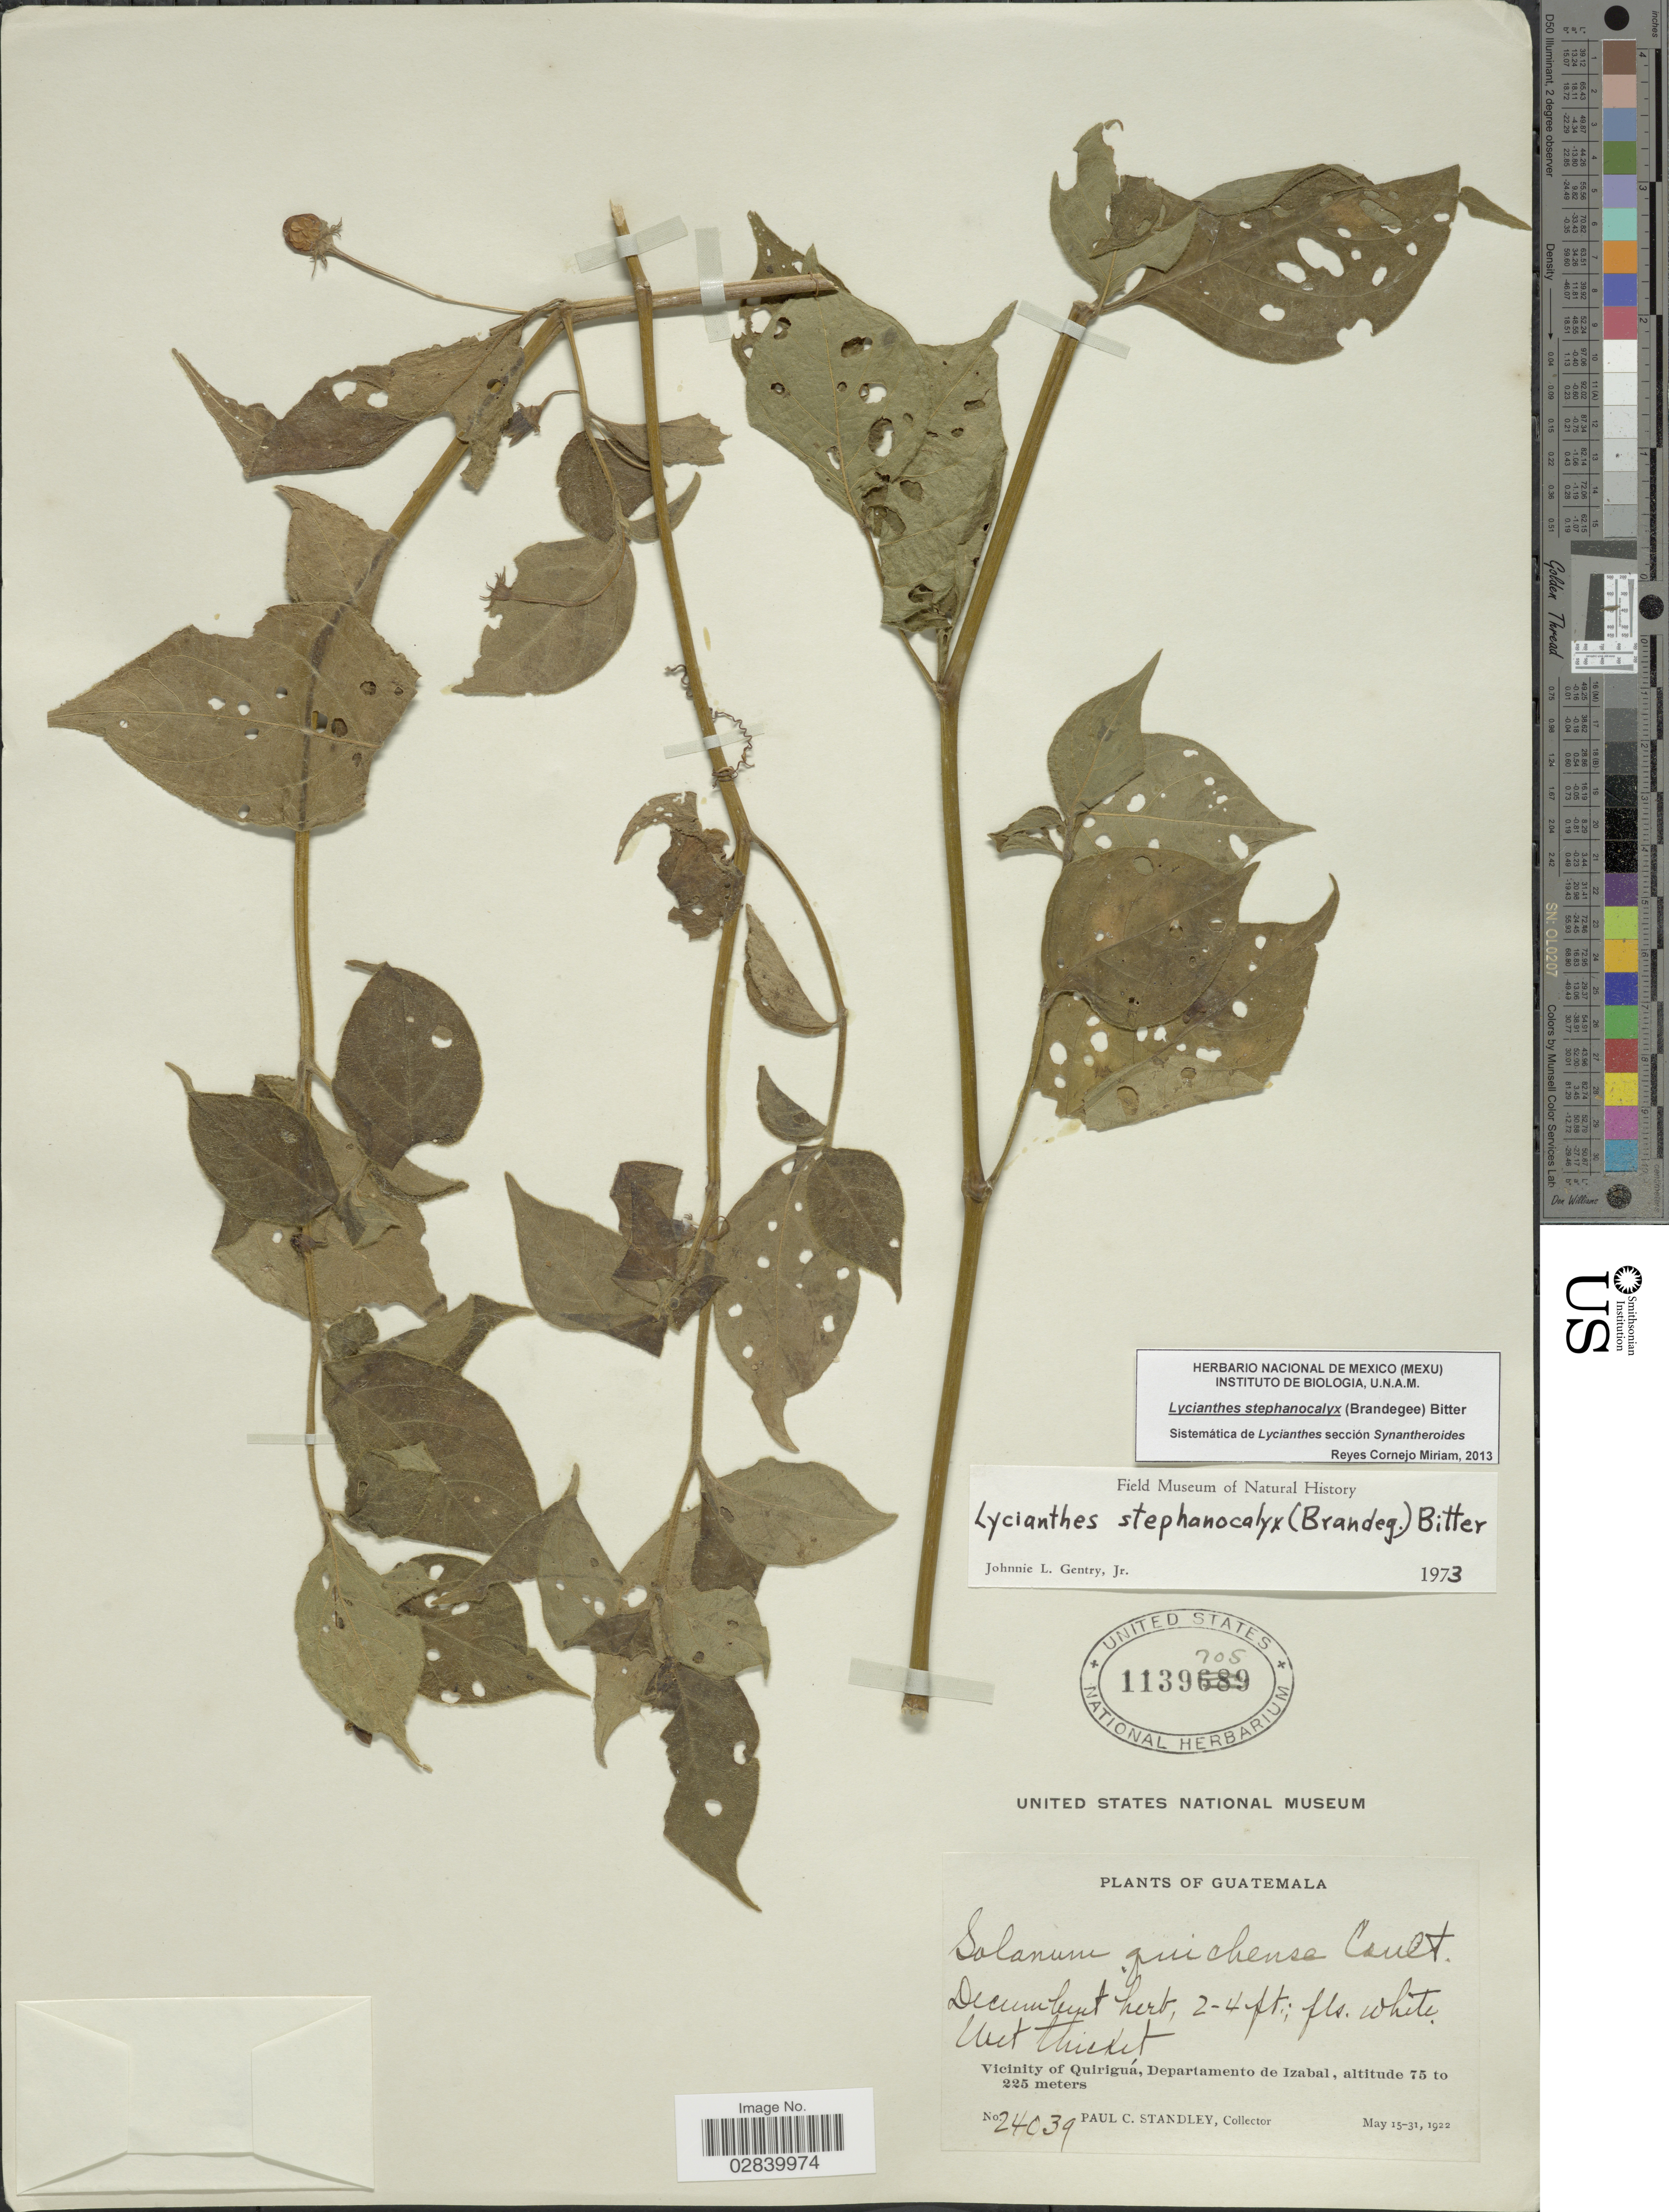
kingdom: Plantae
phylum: Tracheophyta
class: Magnoliopsida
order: Solanales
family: Solanaceae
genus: Lycianthes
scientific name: Lycianthes stephanocalyx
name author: (Brandegee) Bitter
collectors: P. C. Standley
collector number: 24039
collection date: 1922-05-15/1922-05-31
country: Guatemala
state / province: Izabal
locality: Vicinity of Quiriguá, Departamento de Izabal.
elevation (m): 75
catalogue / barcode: US 1139705